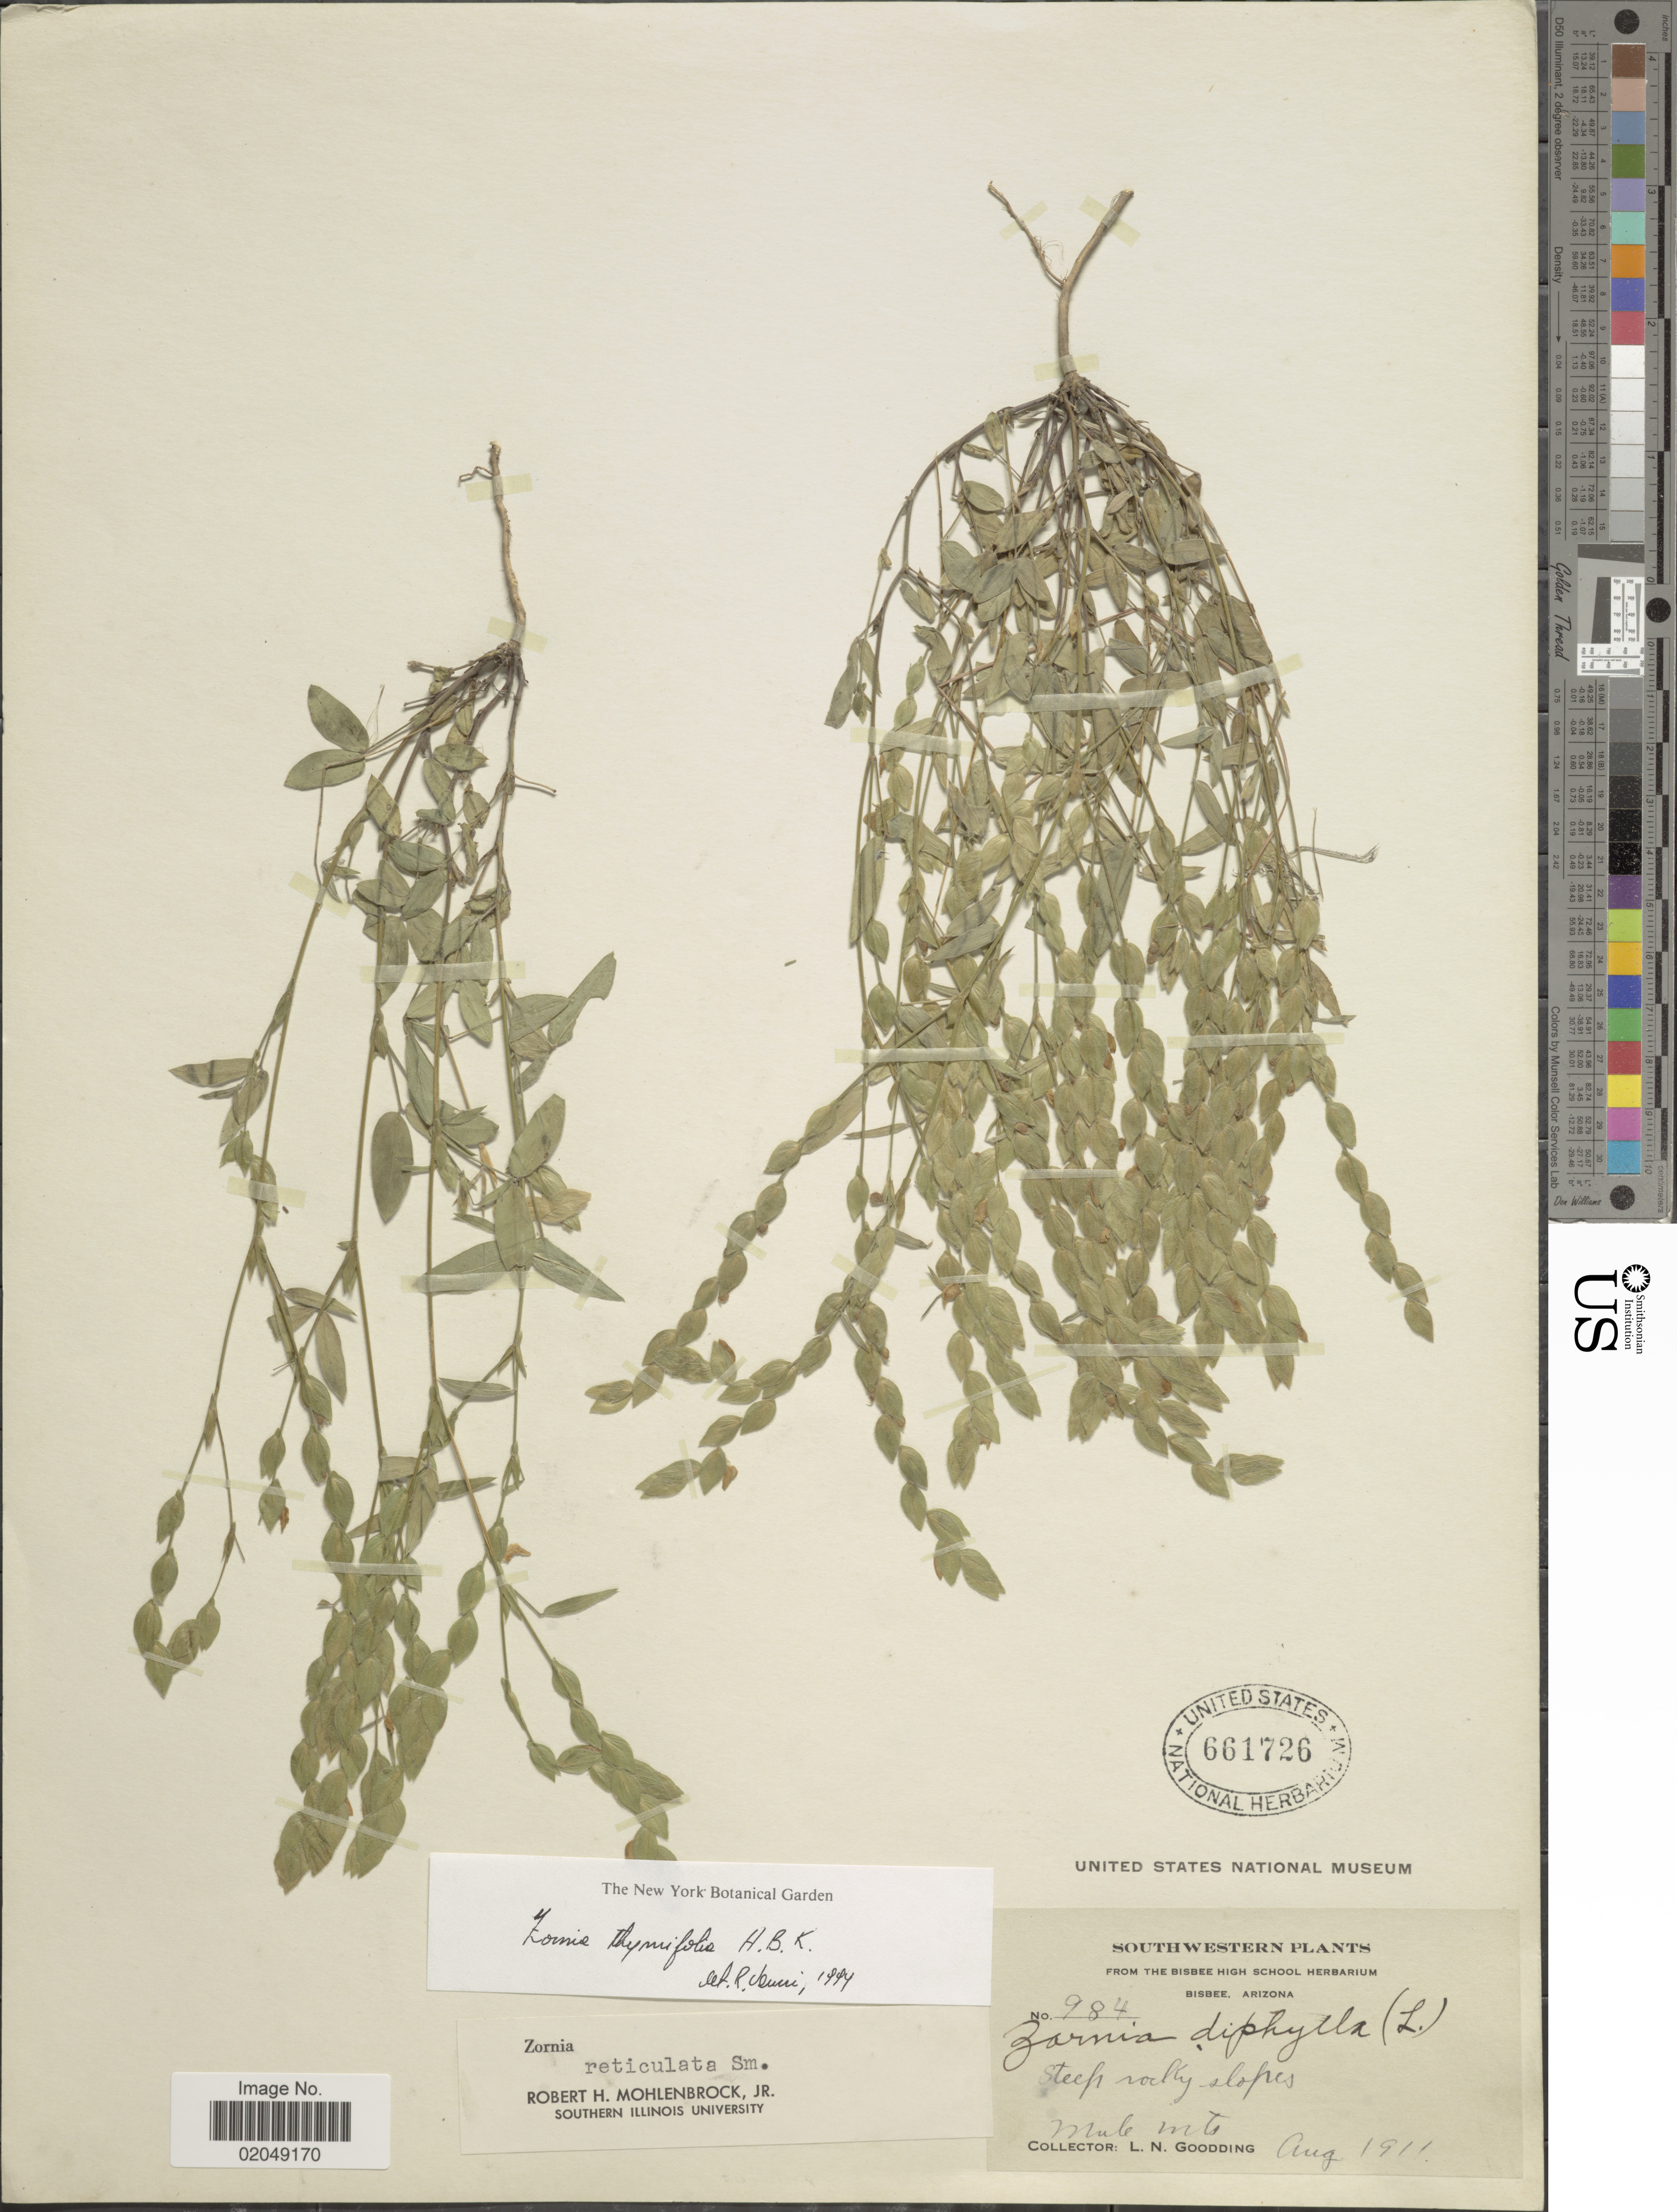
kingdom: Plantae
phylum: Tracheophyta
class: Magnoliopsida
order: Fabales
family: Fabaceae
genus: Zornia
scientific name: Zornia thymifolia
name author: Kunth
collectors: L. N. Goodding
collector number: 984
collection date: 1911-08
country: United States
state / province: Arizona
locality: Southwestern, Bisbee, steep rocky slopes, Mule Mts.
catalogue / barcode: US 661726